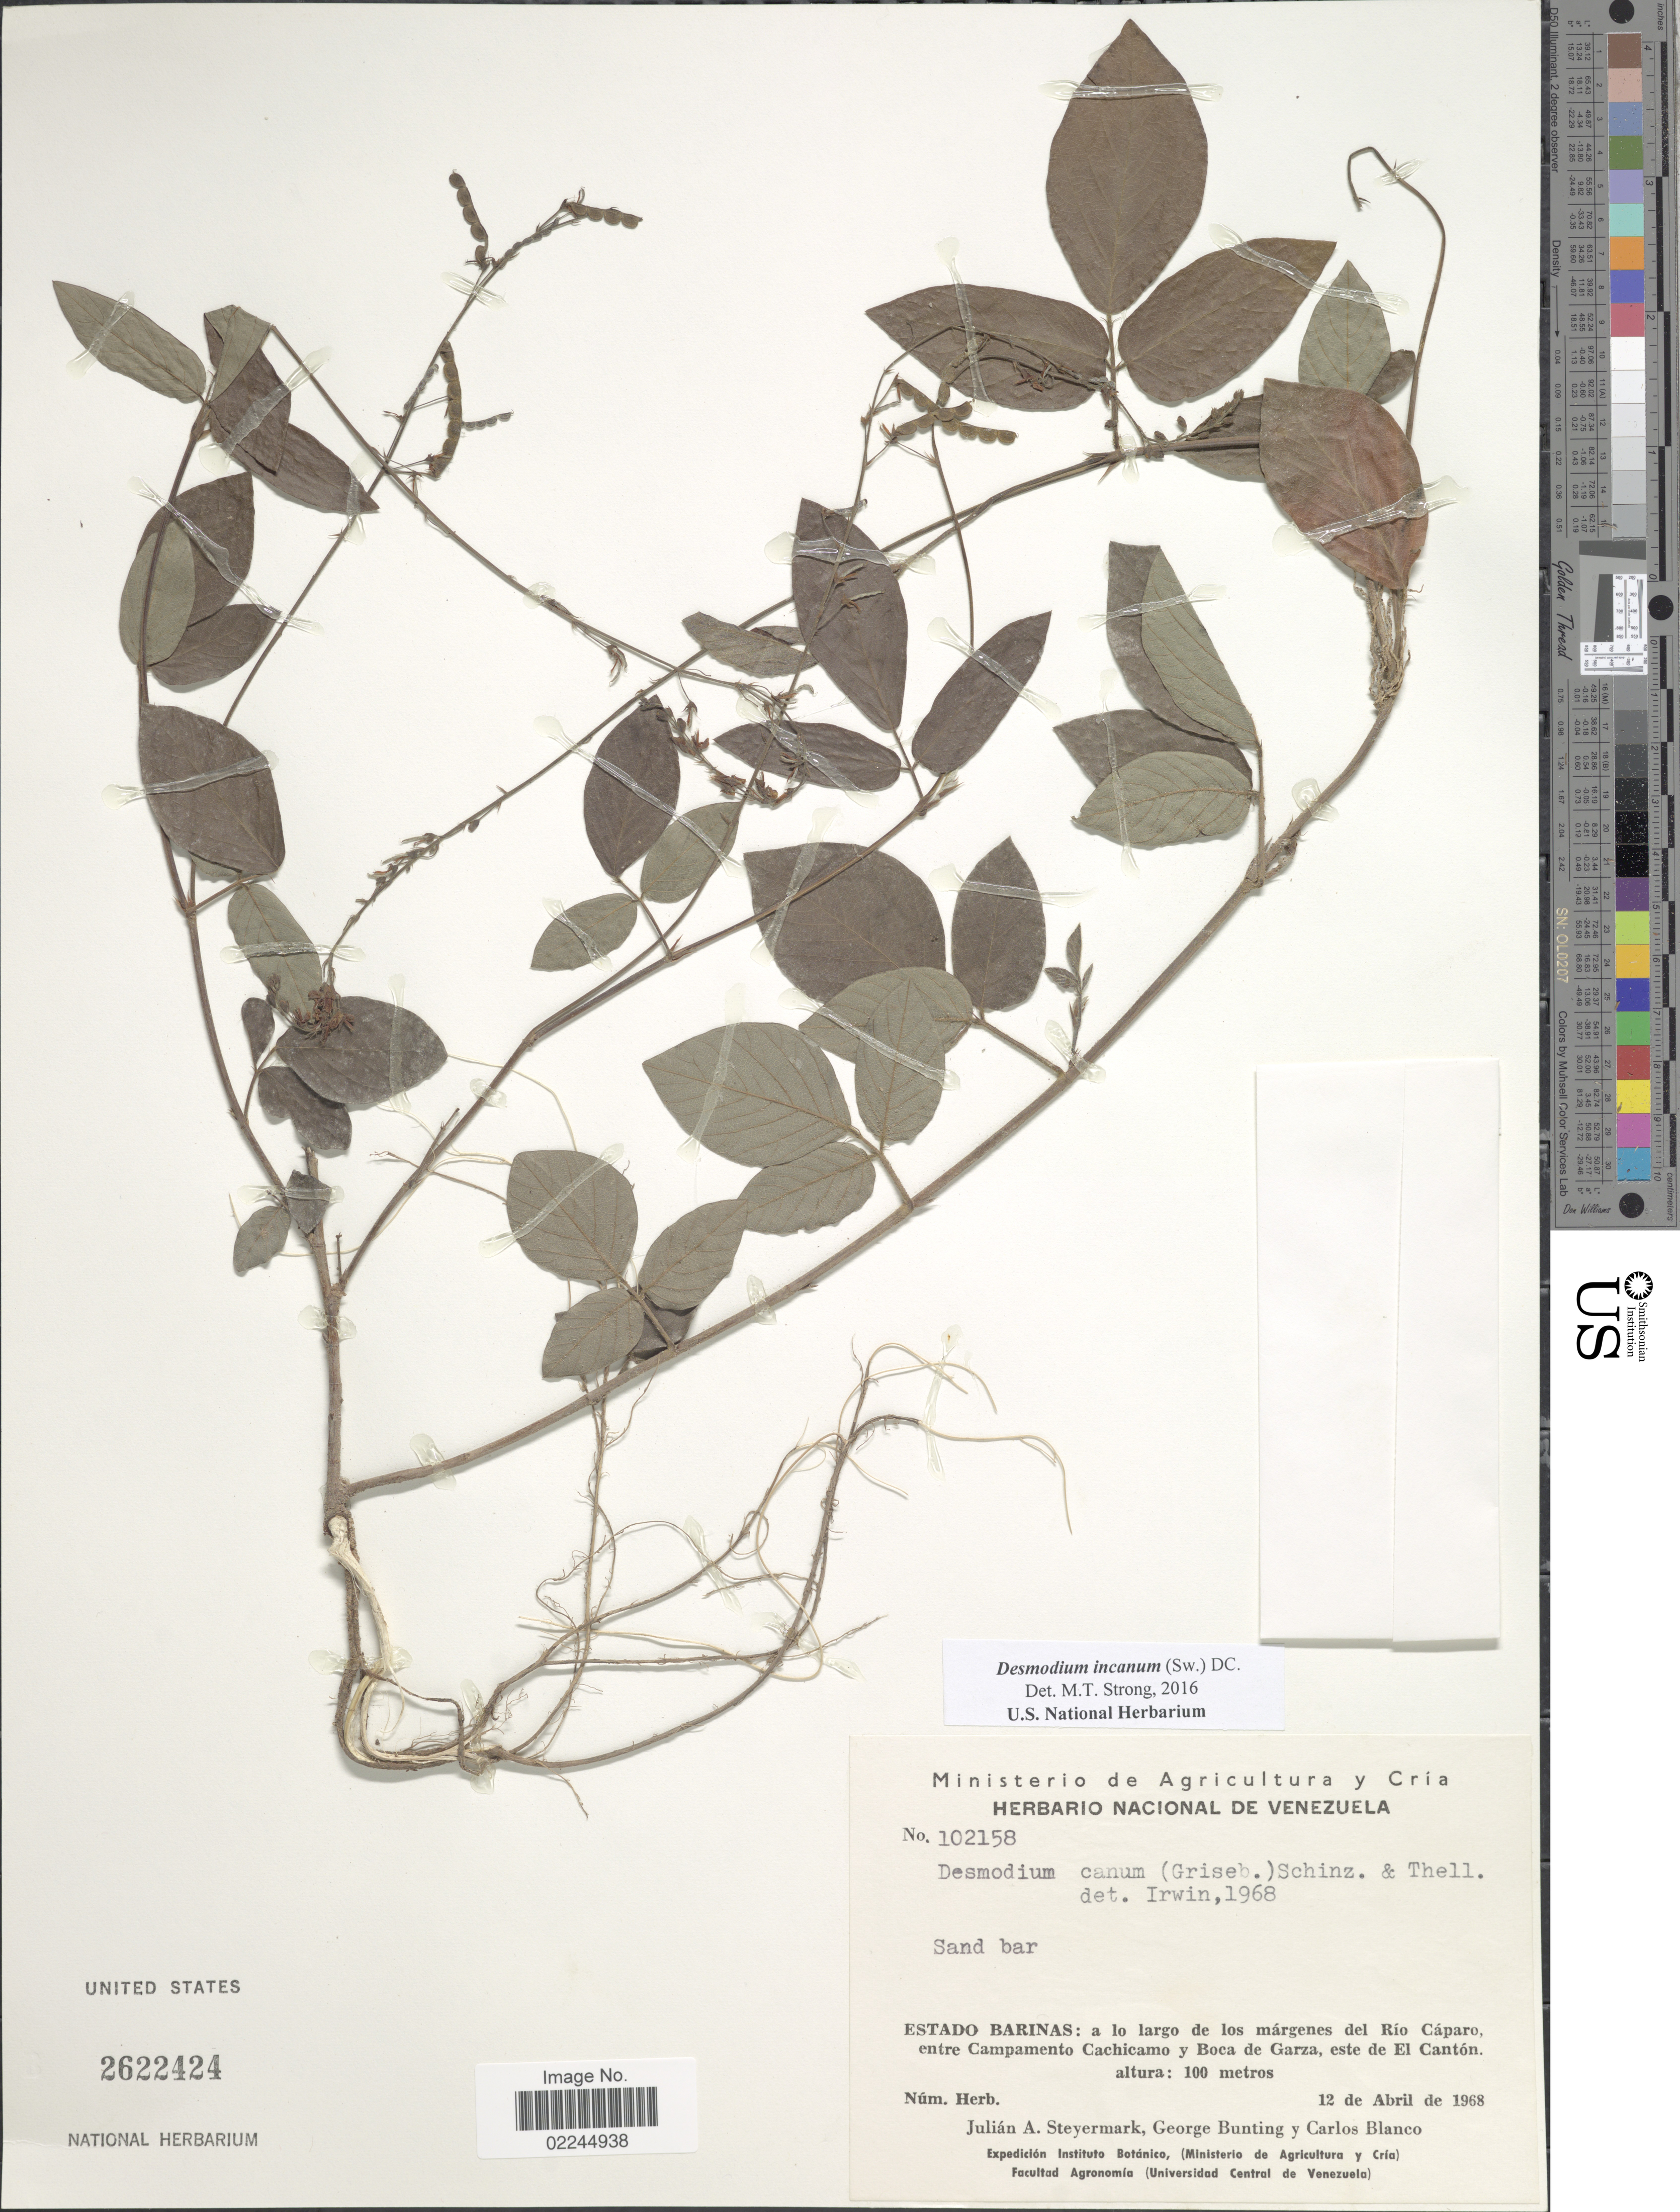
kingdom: Plantae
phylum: Tracheophyta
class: Magnoliopsida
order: Fabales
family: Fabaceae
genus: Desmodium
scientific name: Desmodium incanum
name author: (Sw.) DC.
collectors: J. Steyermark, G. S. Bunting & C. Blanco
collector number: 102158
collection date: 1968-04-12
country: Venezuela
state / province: Barinas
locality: A lo largo de los margenes del Rio Caparo, entre Campamento Cachicamo y Boca de Garza, este de El Canton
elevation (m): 100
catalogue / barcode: US 2622424